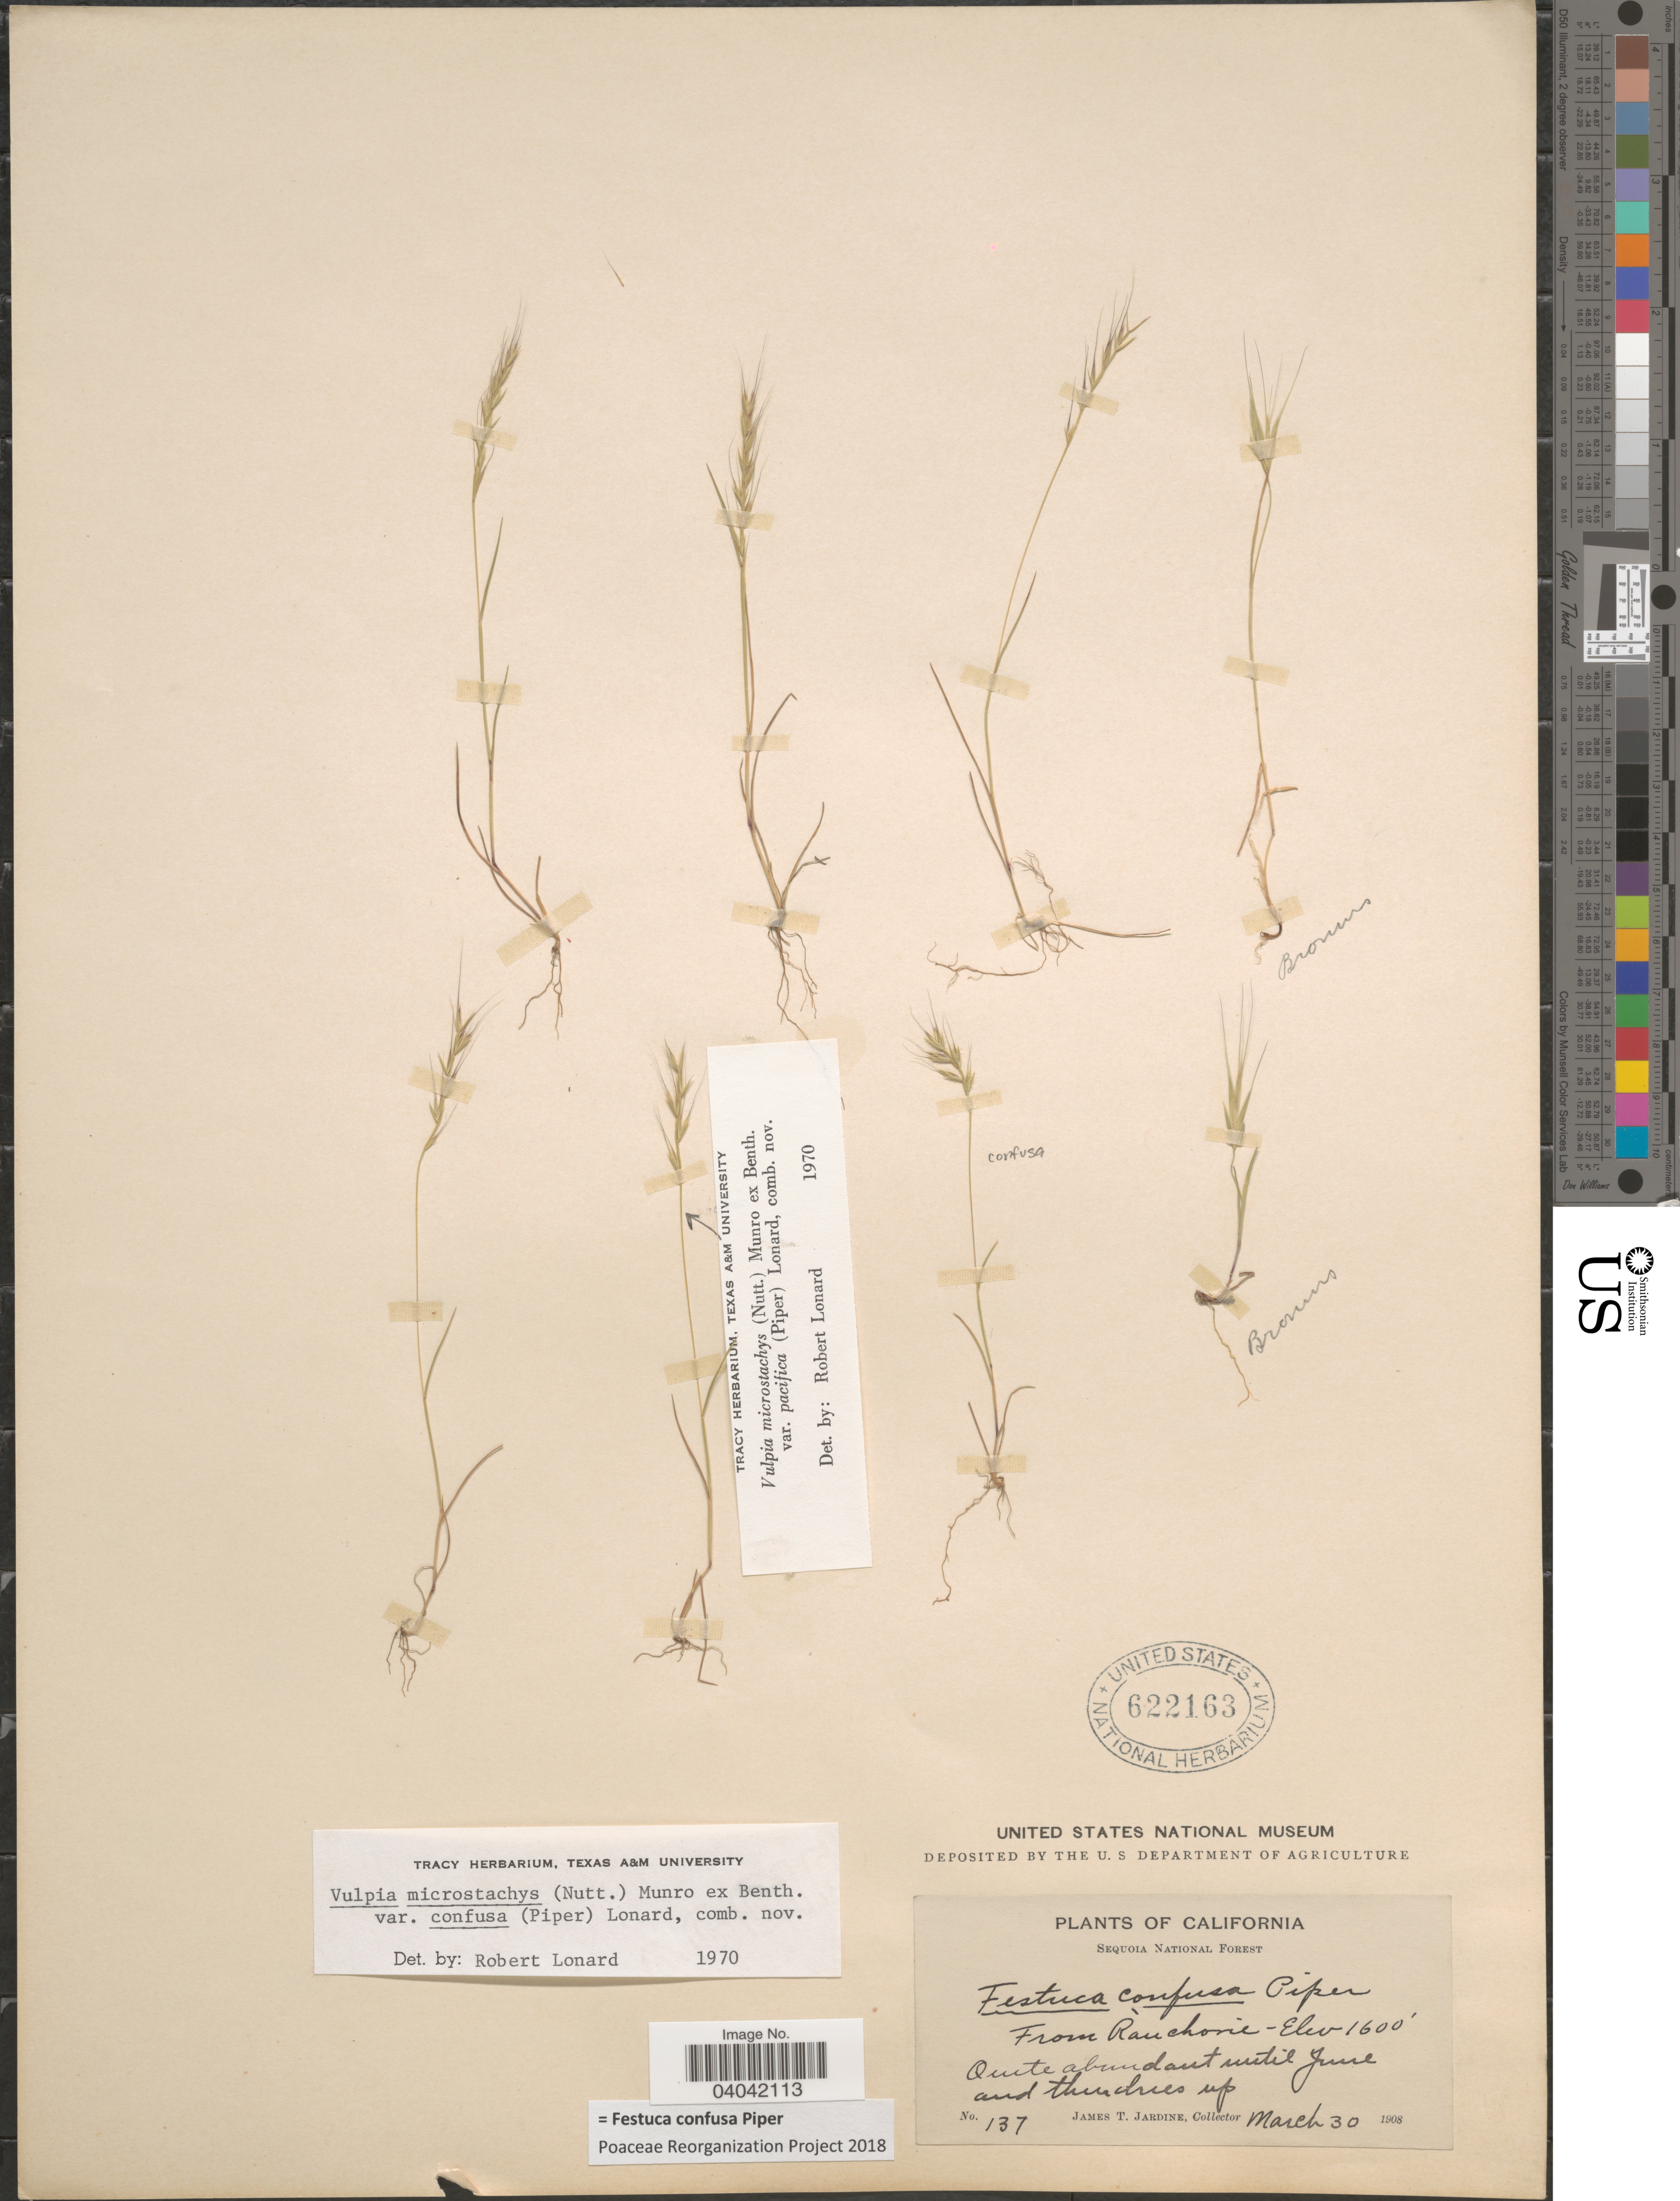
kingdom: Plantae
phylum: Tracheophyta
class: Liliopsida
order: Poales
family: Poaceae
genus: Festuca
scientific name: Festuca confusa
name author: Piper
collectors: J. T. Jardine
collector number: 137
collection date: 1908-03-30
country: United States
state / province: California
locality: Sequoia National Forest. From Ranchorie.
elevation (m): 488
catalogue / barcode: US 622163